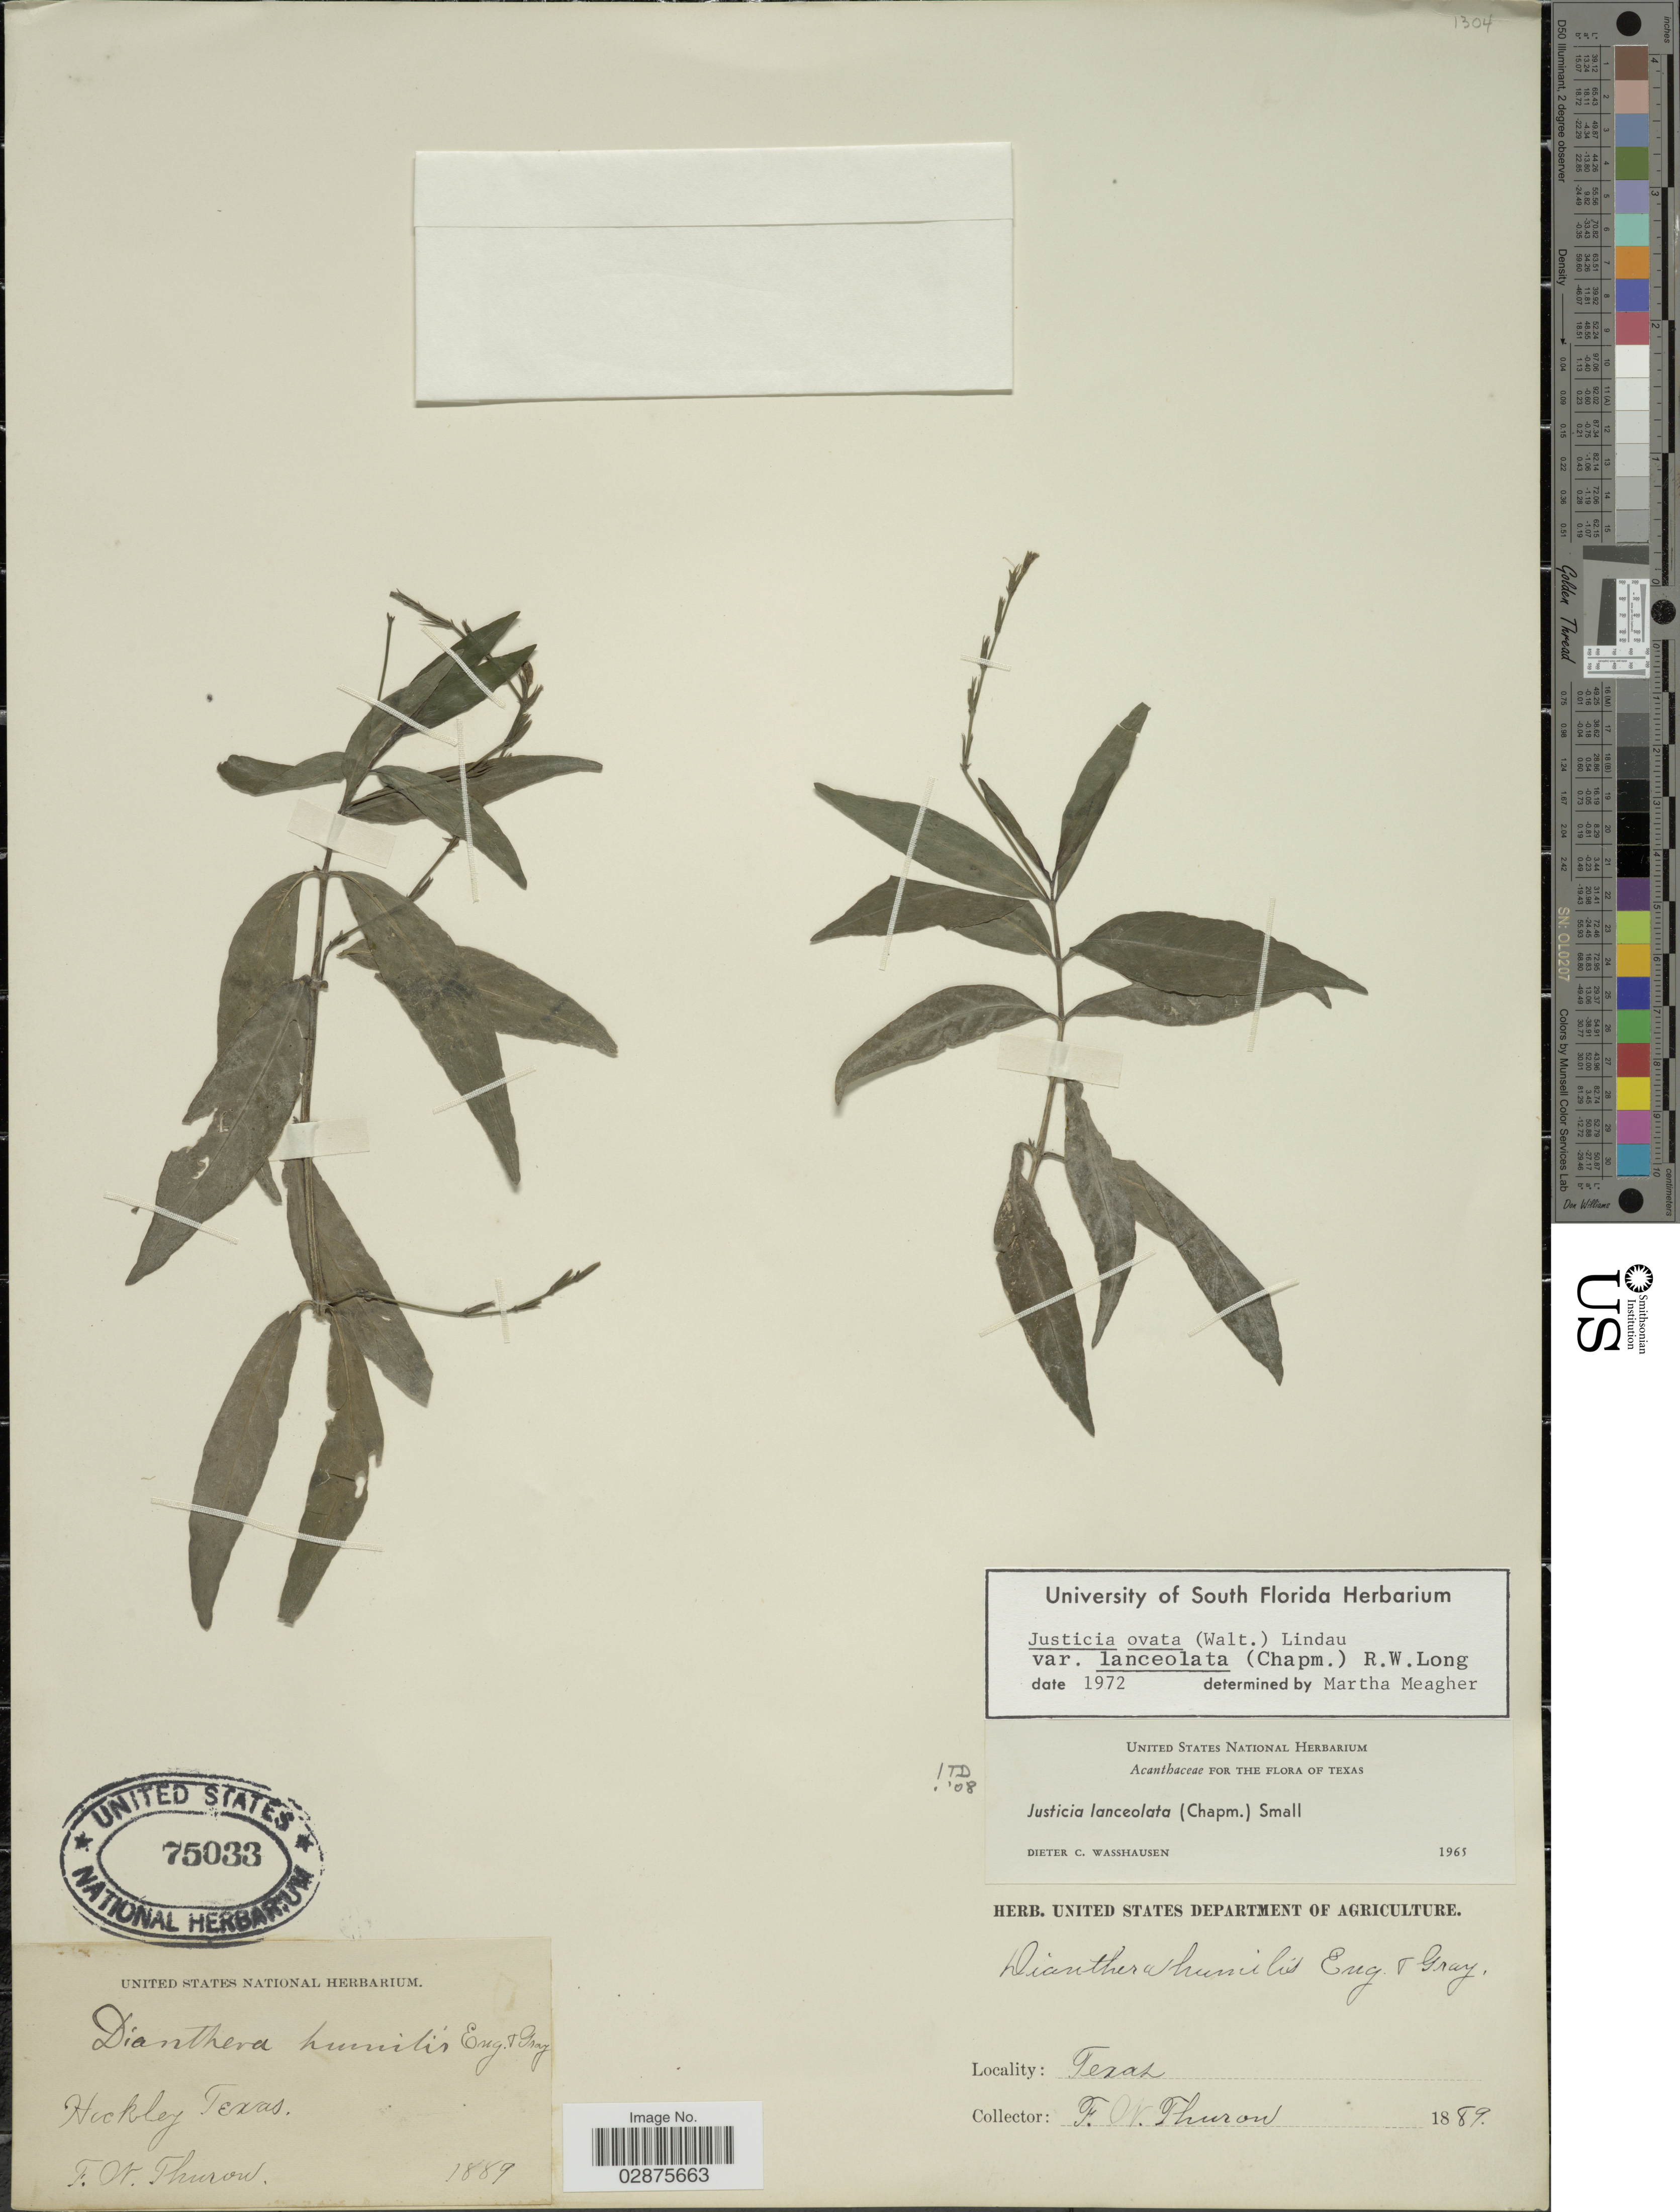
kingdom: Plantae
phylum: Tracheophyta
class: Magnoliopsida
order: Lamiales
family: Acanthaceae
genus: Justicia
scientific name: Justicia lanceolata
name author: (Chapm.) Small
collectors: F. Thuron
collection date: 1889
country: United States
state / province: Texas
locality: Hickley Texas.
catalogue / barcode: US 75033